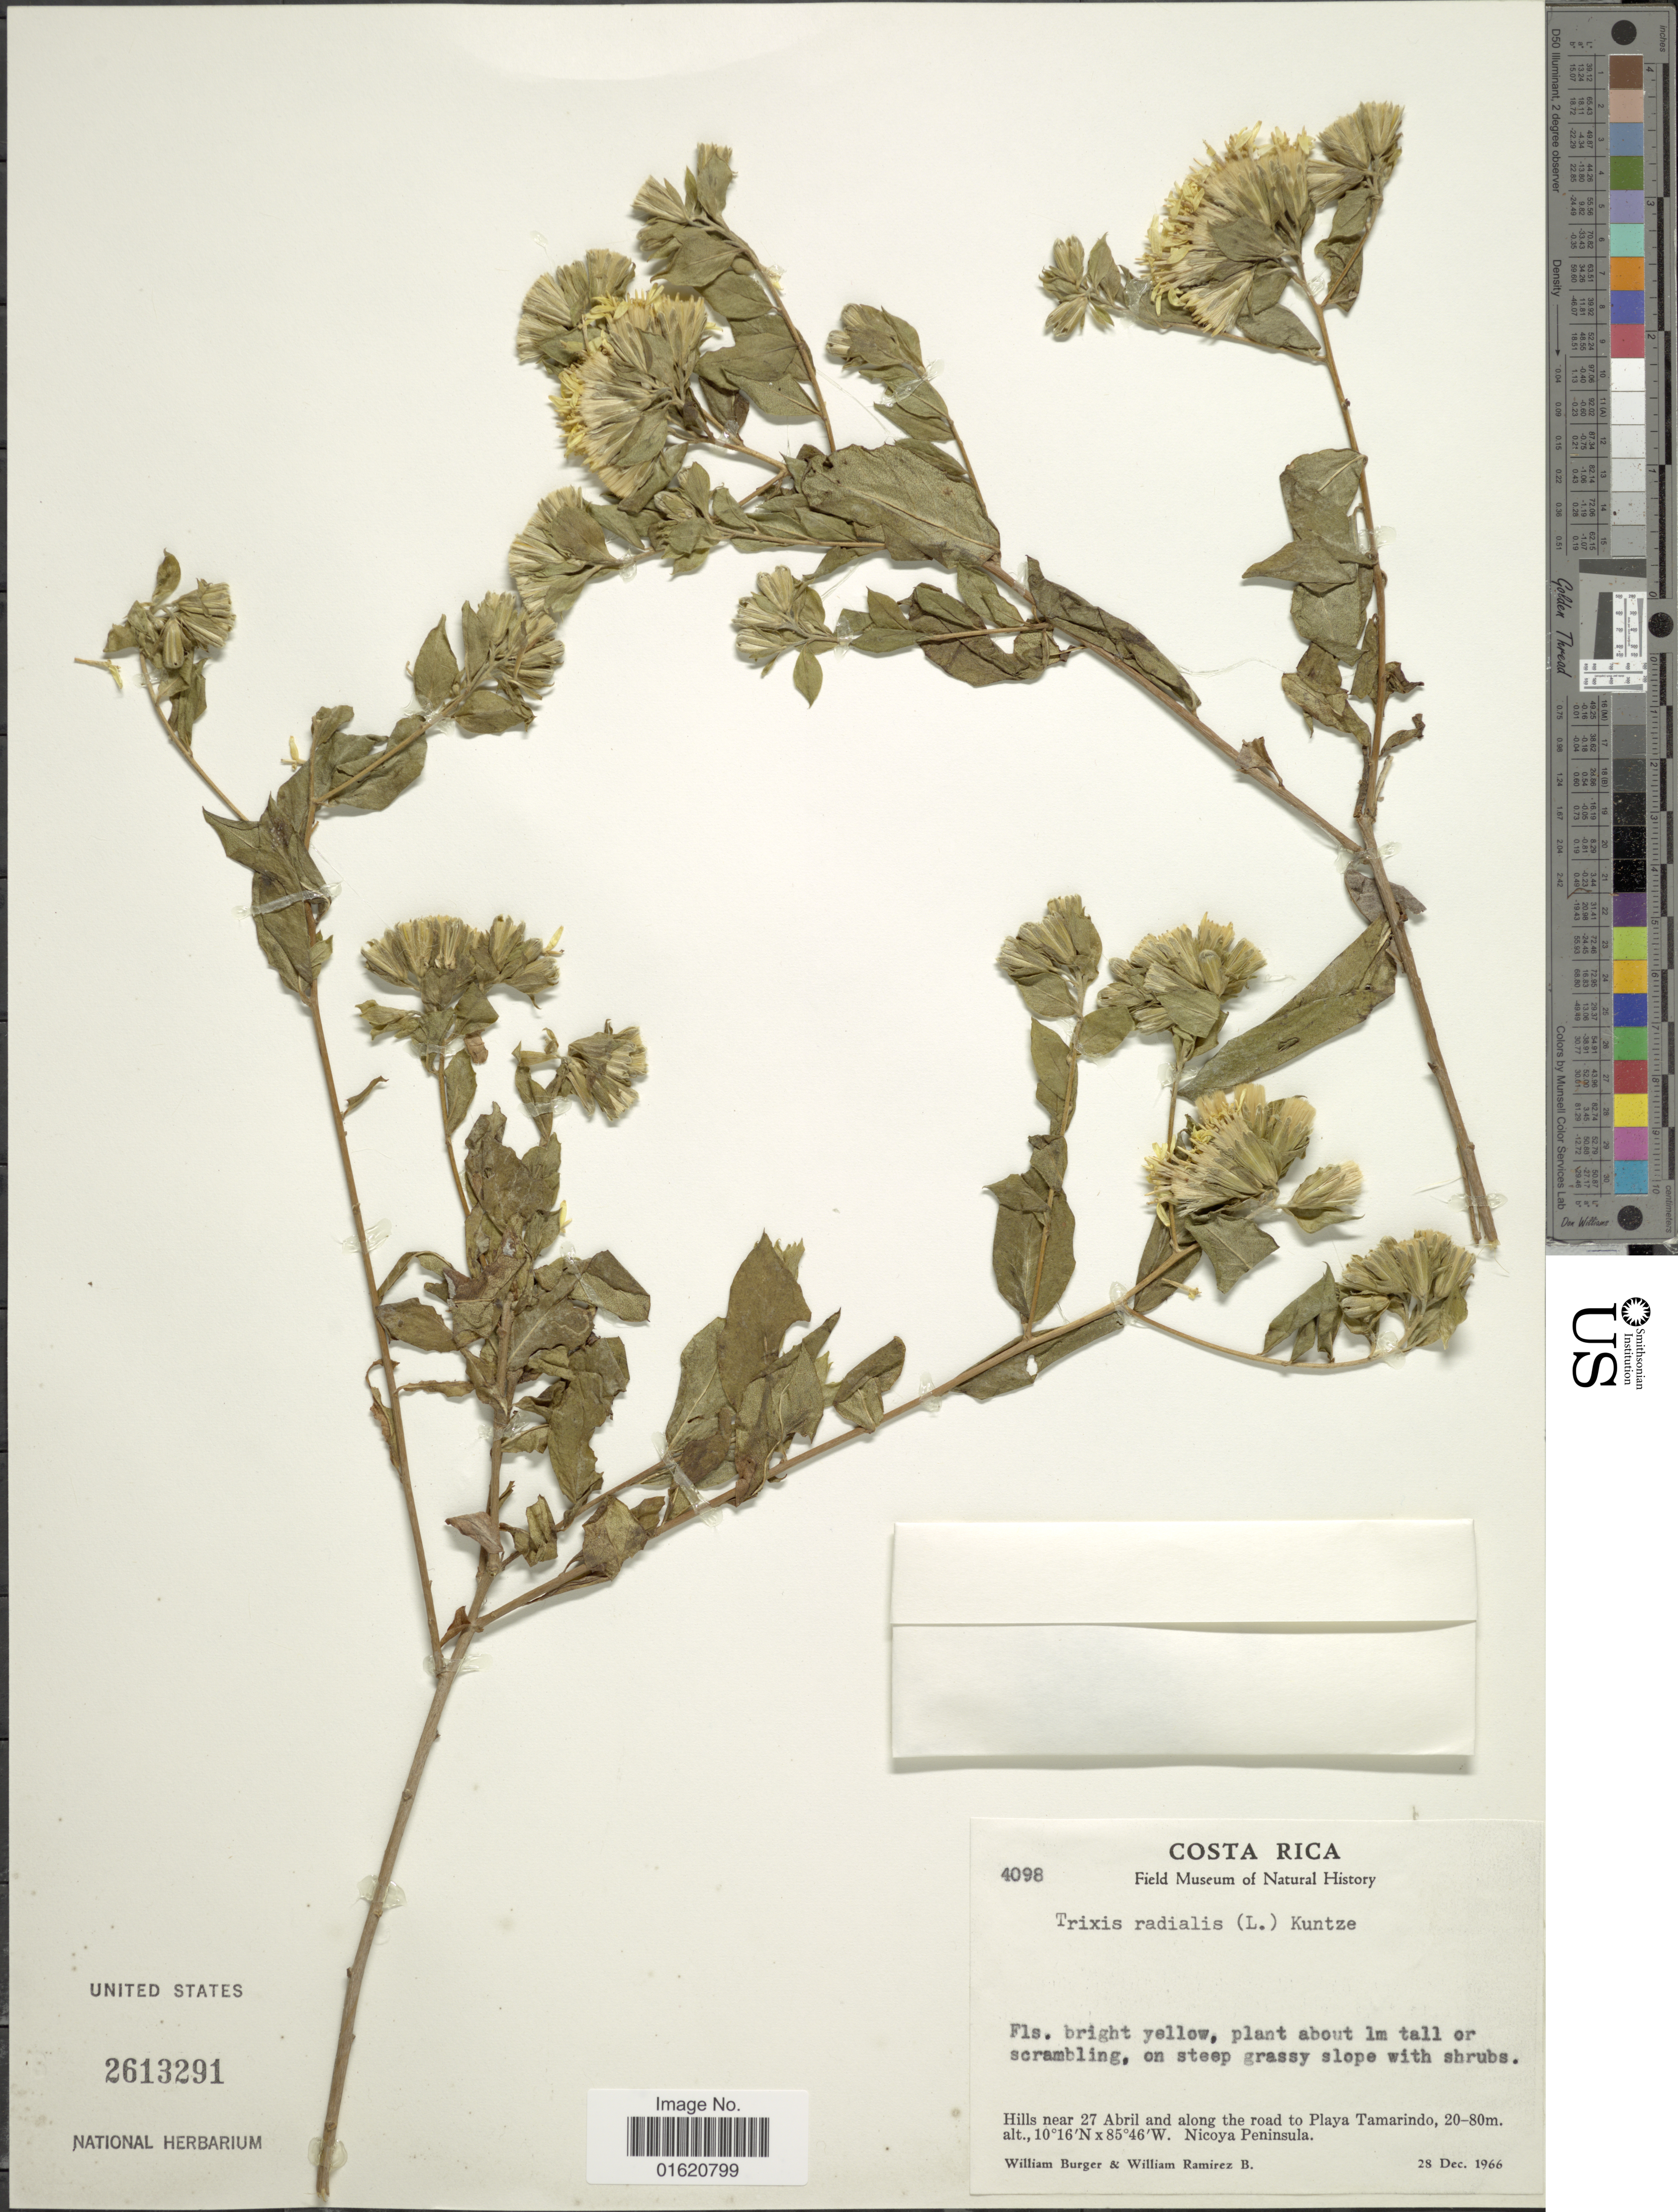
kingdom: Plantae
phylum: Tracheophyta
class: Magnoliopsida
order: Asterales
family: Asteraceae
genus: Trixis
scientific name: Trixis inula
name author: Crantz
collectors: W. Burger & W. Ramirez B.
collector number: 4098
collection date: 1966-12-28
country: Costa Rica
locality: Hillsnear 27 Abril and along the road to Playa Tamarindo, Nicoya Peninsula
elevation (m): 20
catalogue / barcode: US 2613291